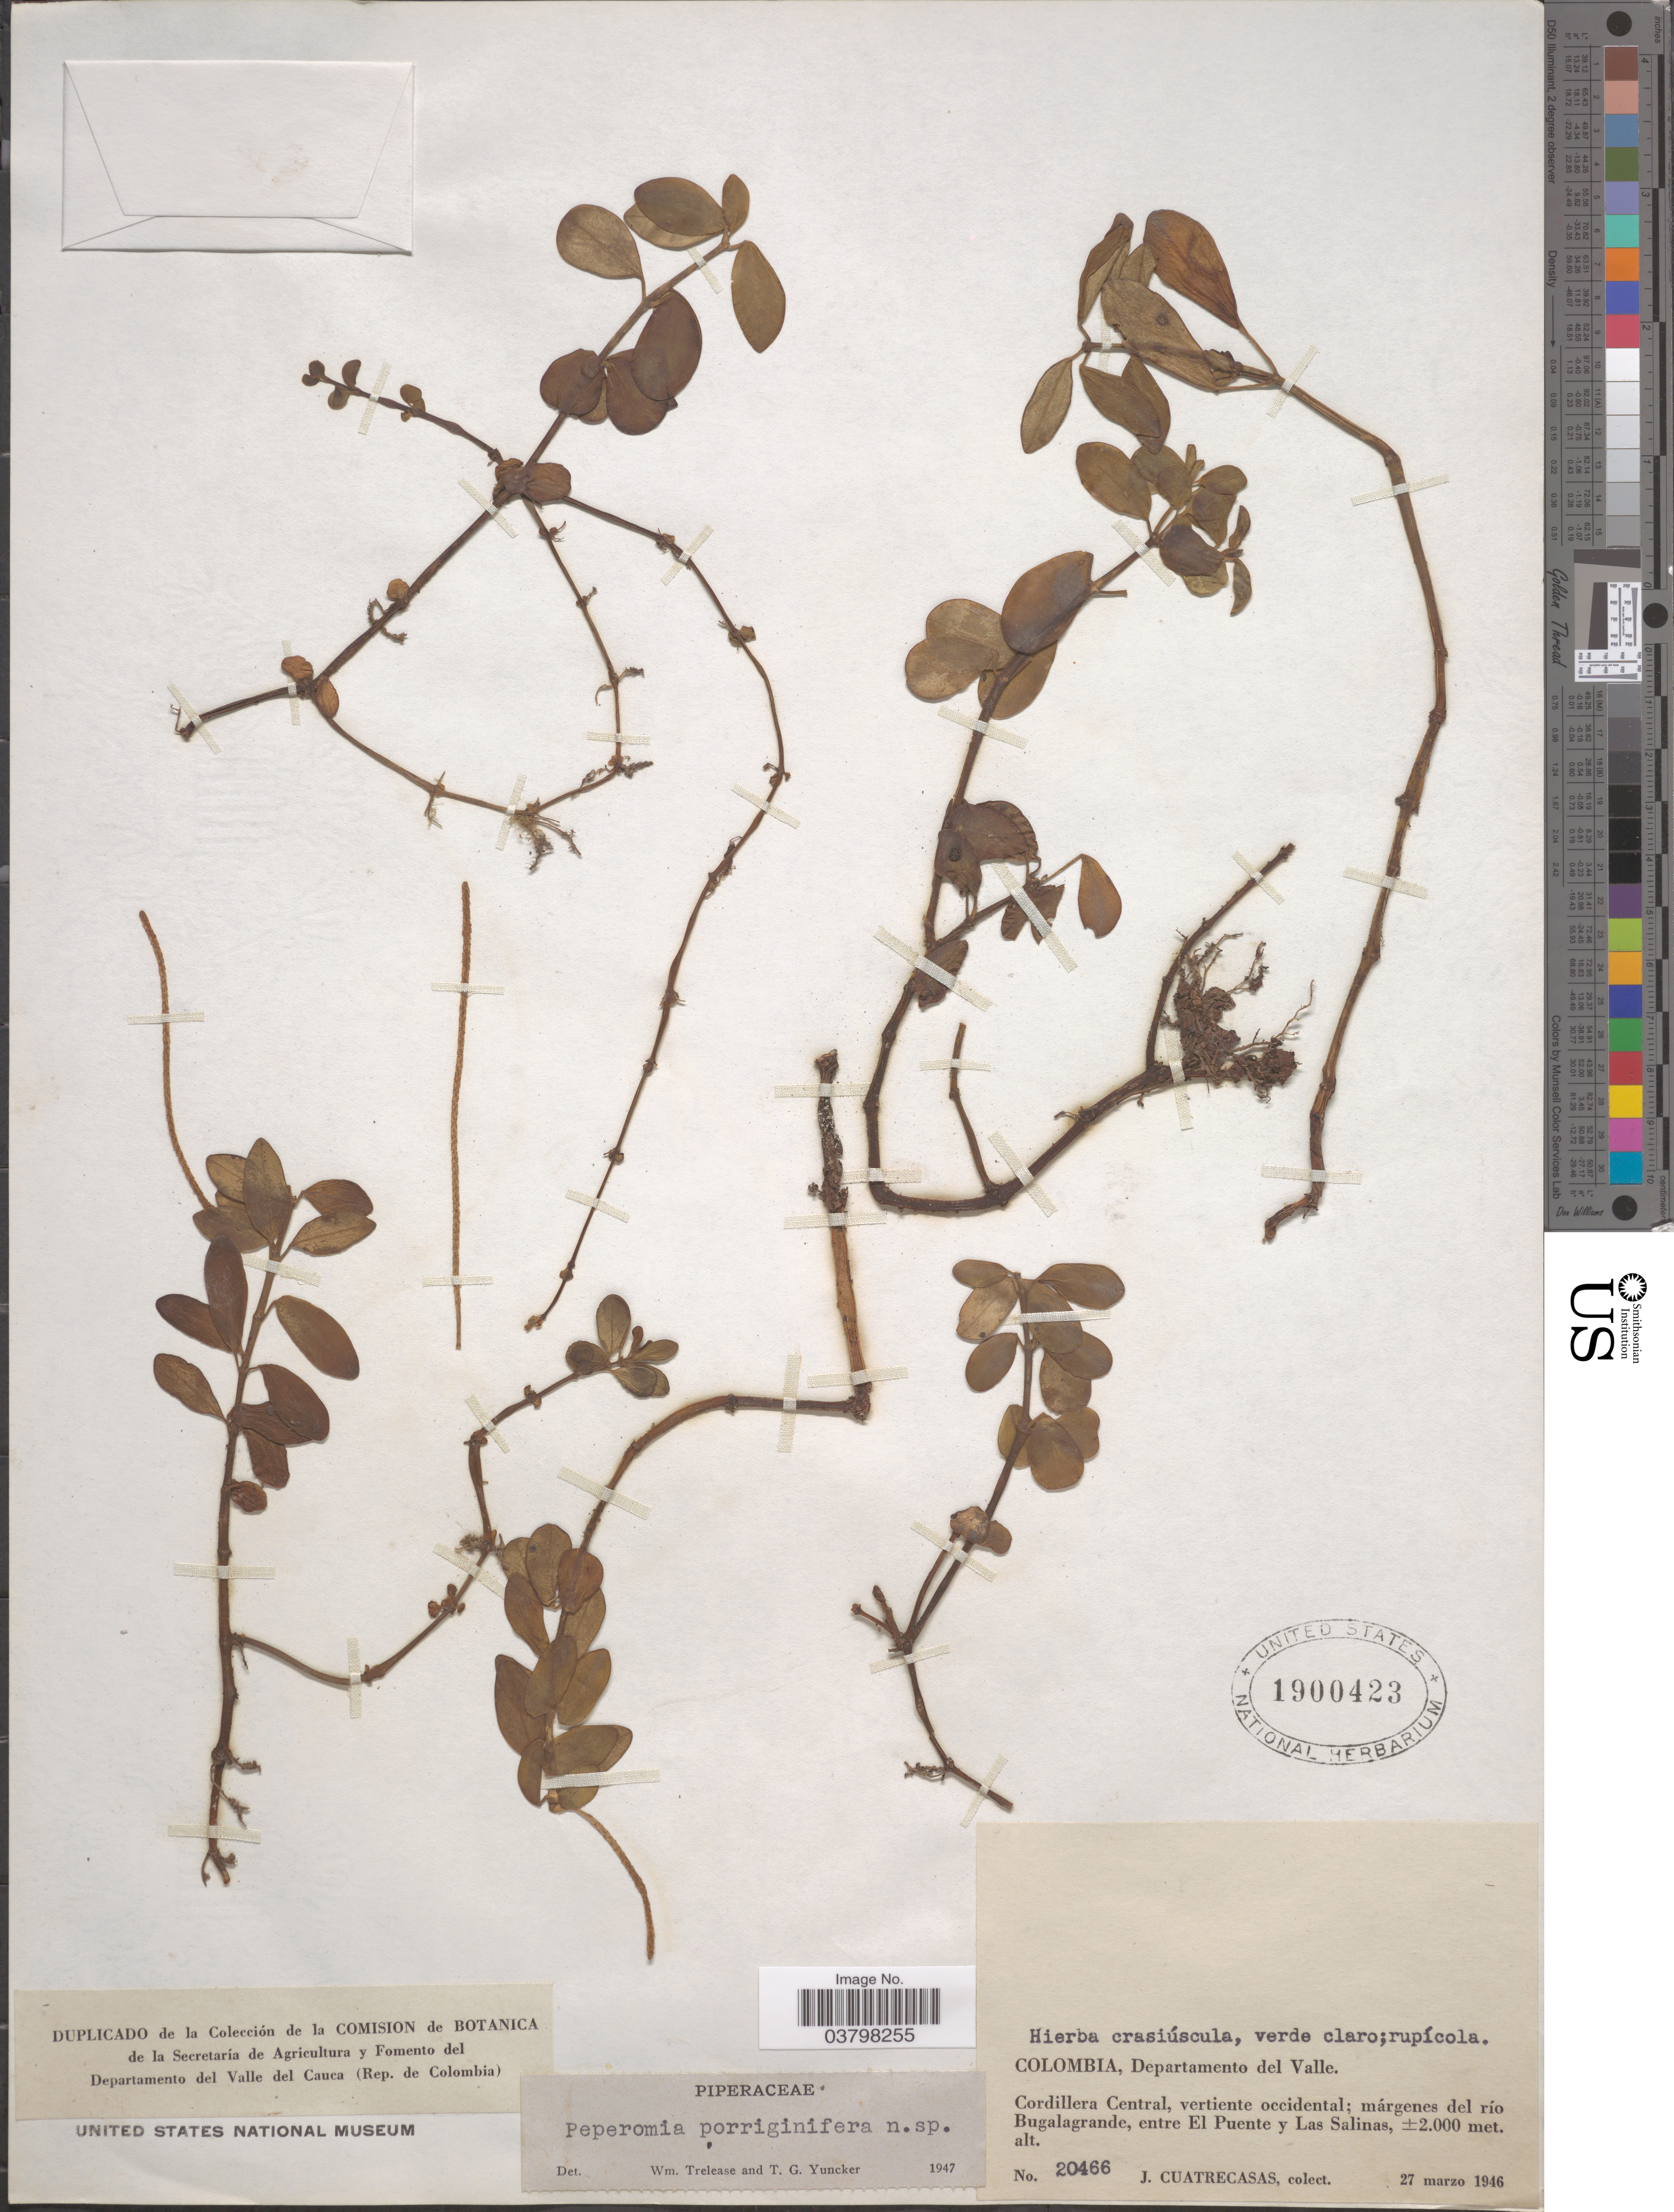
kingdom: Plantae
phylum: Tracheophyta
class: Magnoliopsida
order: Piperales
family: Piperaceae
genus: Peperomia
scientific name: Peperomia porriginifera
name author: Trel. & Yunck.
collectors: J. Cuatrecasas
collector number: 20466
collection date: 1946-03-27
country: Colombia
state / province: Valle del Cauca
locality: Departamento del Valle. Cordillera Central, vertiente occidental; márgenes del río Bugalagrande, entre El Puente y Las Salinas.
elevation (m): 2000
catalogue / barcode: US 1900423